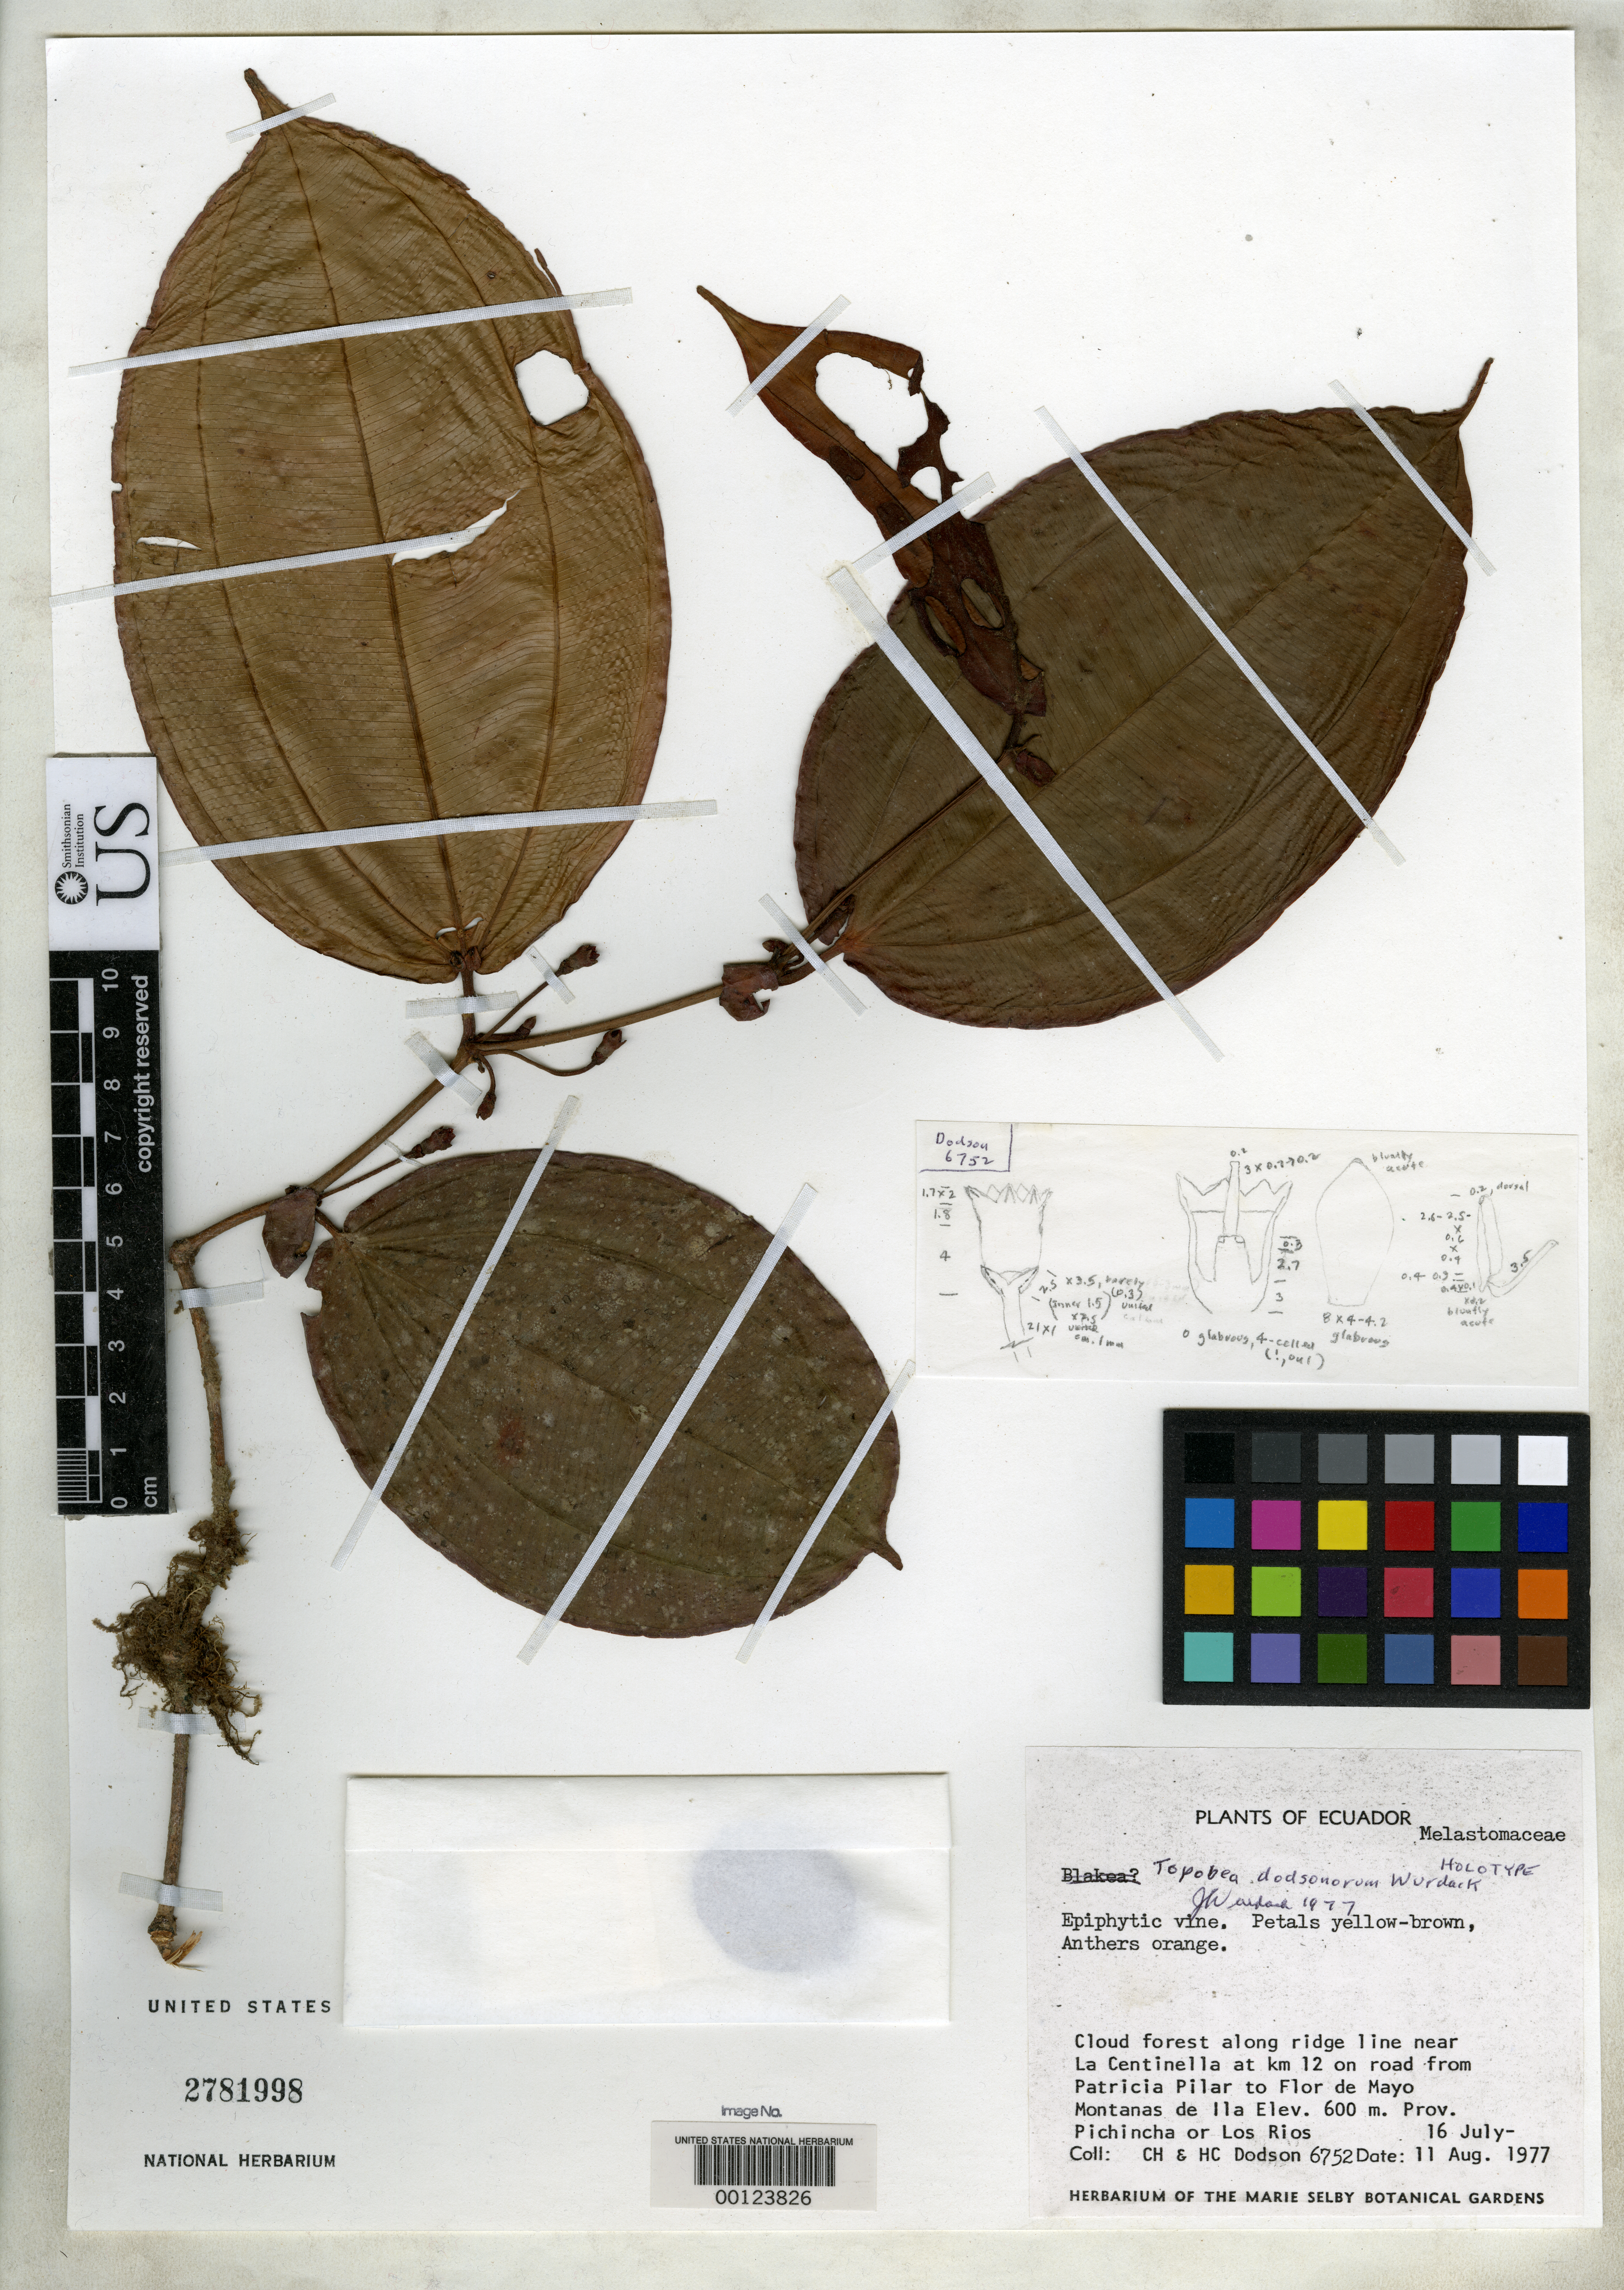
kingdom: Plantae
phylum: Tracheophyta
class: Magnoliopsida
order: Myrtales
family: Melastomataceae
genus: Topobea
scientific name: Topobea dodsonorum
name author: Wurdack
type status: Holotype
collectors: C. H. Dodson & H. C. Dodson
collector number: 6752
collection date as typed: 16 Jul 1977 to 11 Aug 1977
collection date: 1977-07-16/1977-08-11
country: Ecuador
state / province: Los Ríos / Pichincha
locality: Near Lacentinella at km 12 on road from Patricia Pilar to Flor de Mayo, Montanas de Ila.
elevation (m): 600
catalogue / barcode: US 2781998